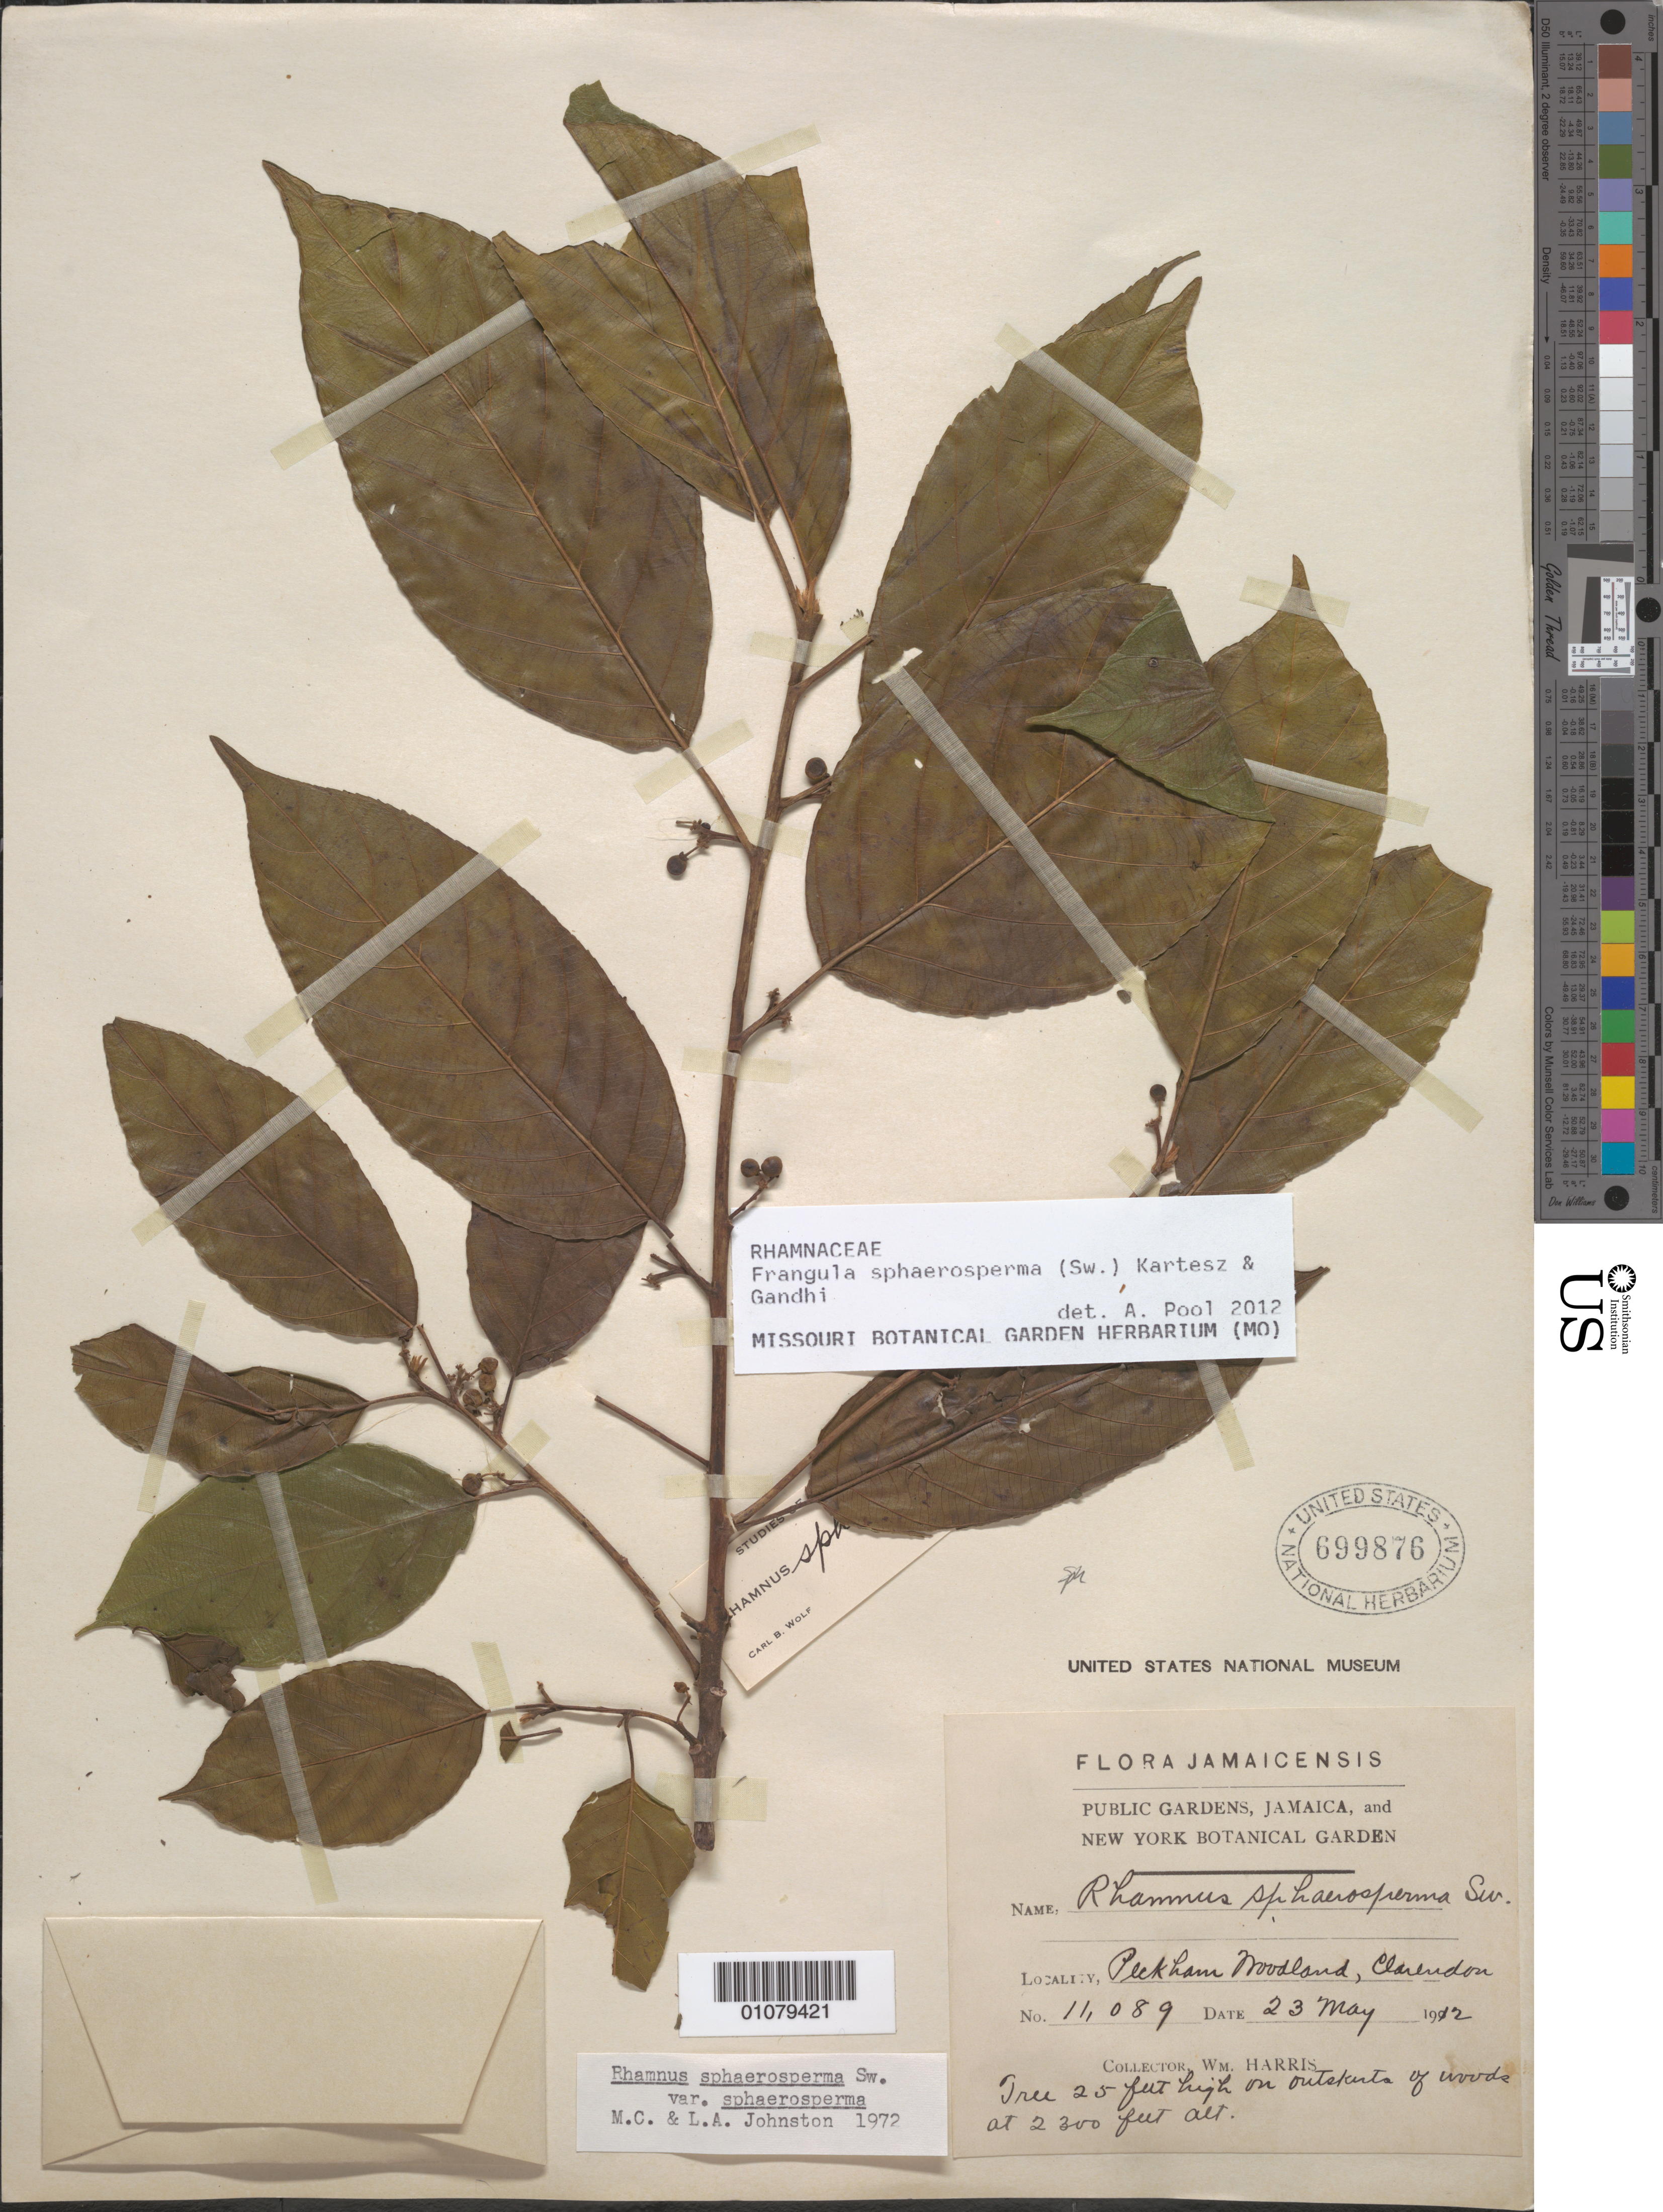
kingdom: Plantae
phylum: Tracheophyta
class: Magnoliopsida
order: Rosales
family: Rhamnaceae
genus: Frangula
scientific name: Frangula sphaerosperma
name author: (Sw.) Kartesz & Gandhi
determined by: Pool, A., (MO), Missouri Botanical Garden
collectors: W. Harris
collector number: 11089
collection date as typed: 23 May 1912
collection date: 1912-05-23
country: Jamaica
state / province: Clarendon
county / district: Peckham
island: Jamaica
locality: Peckham Woodland, Clarendon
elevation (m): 701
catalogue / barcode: US 699876